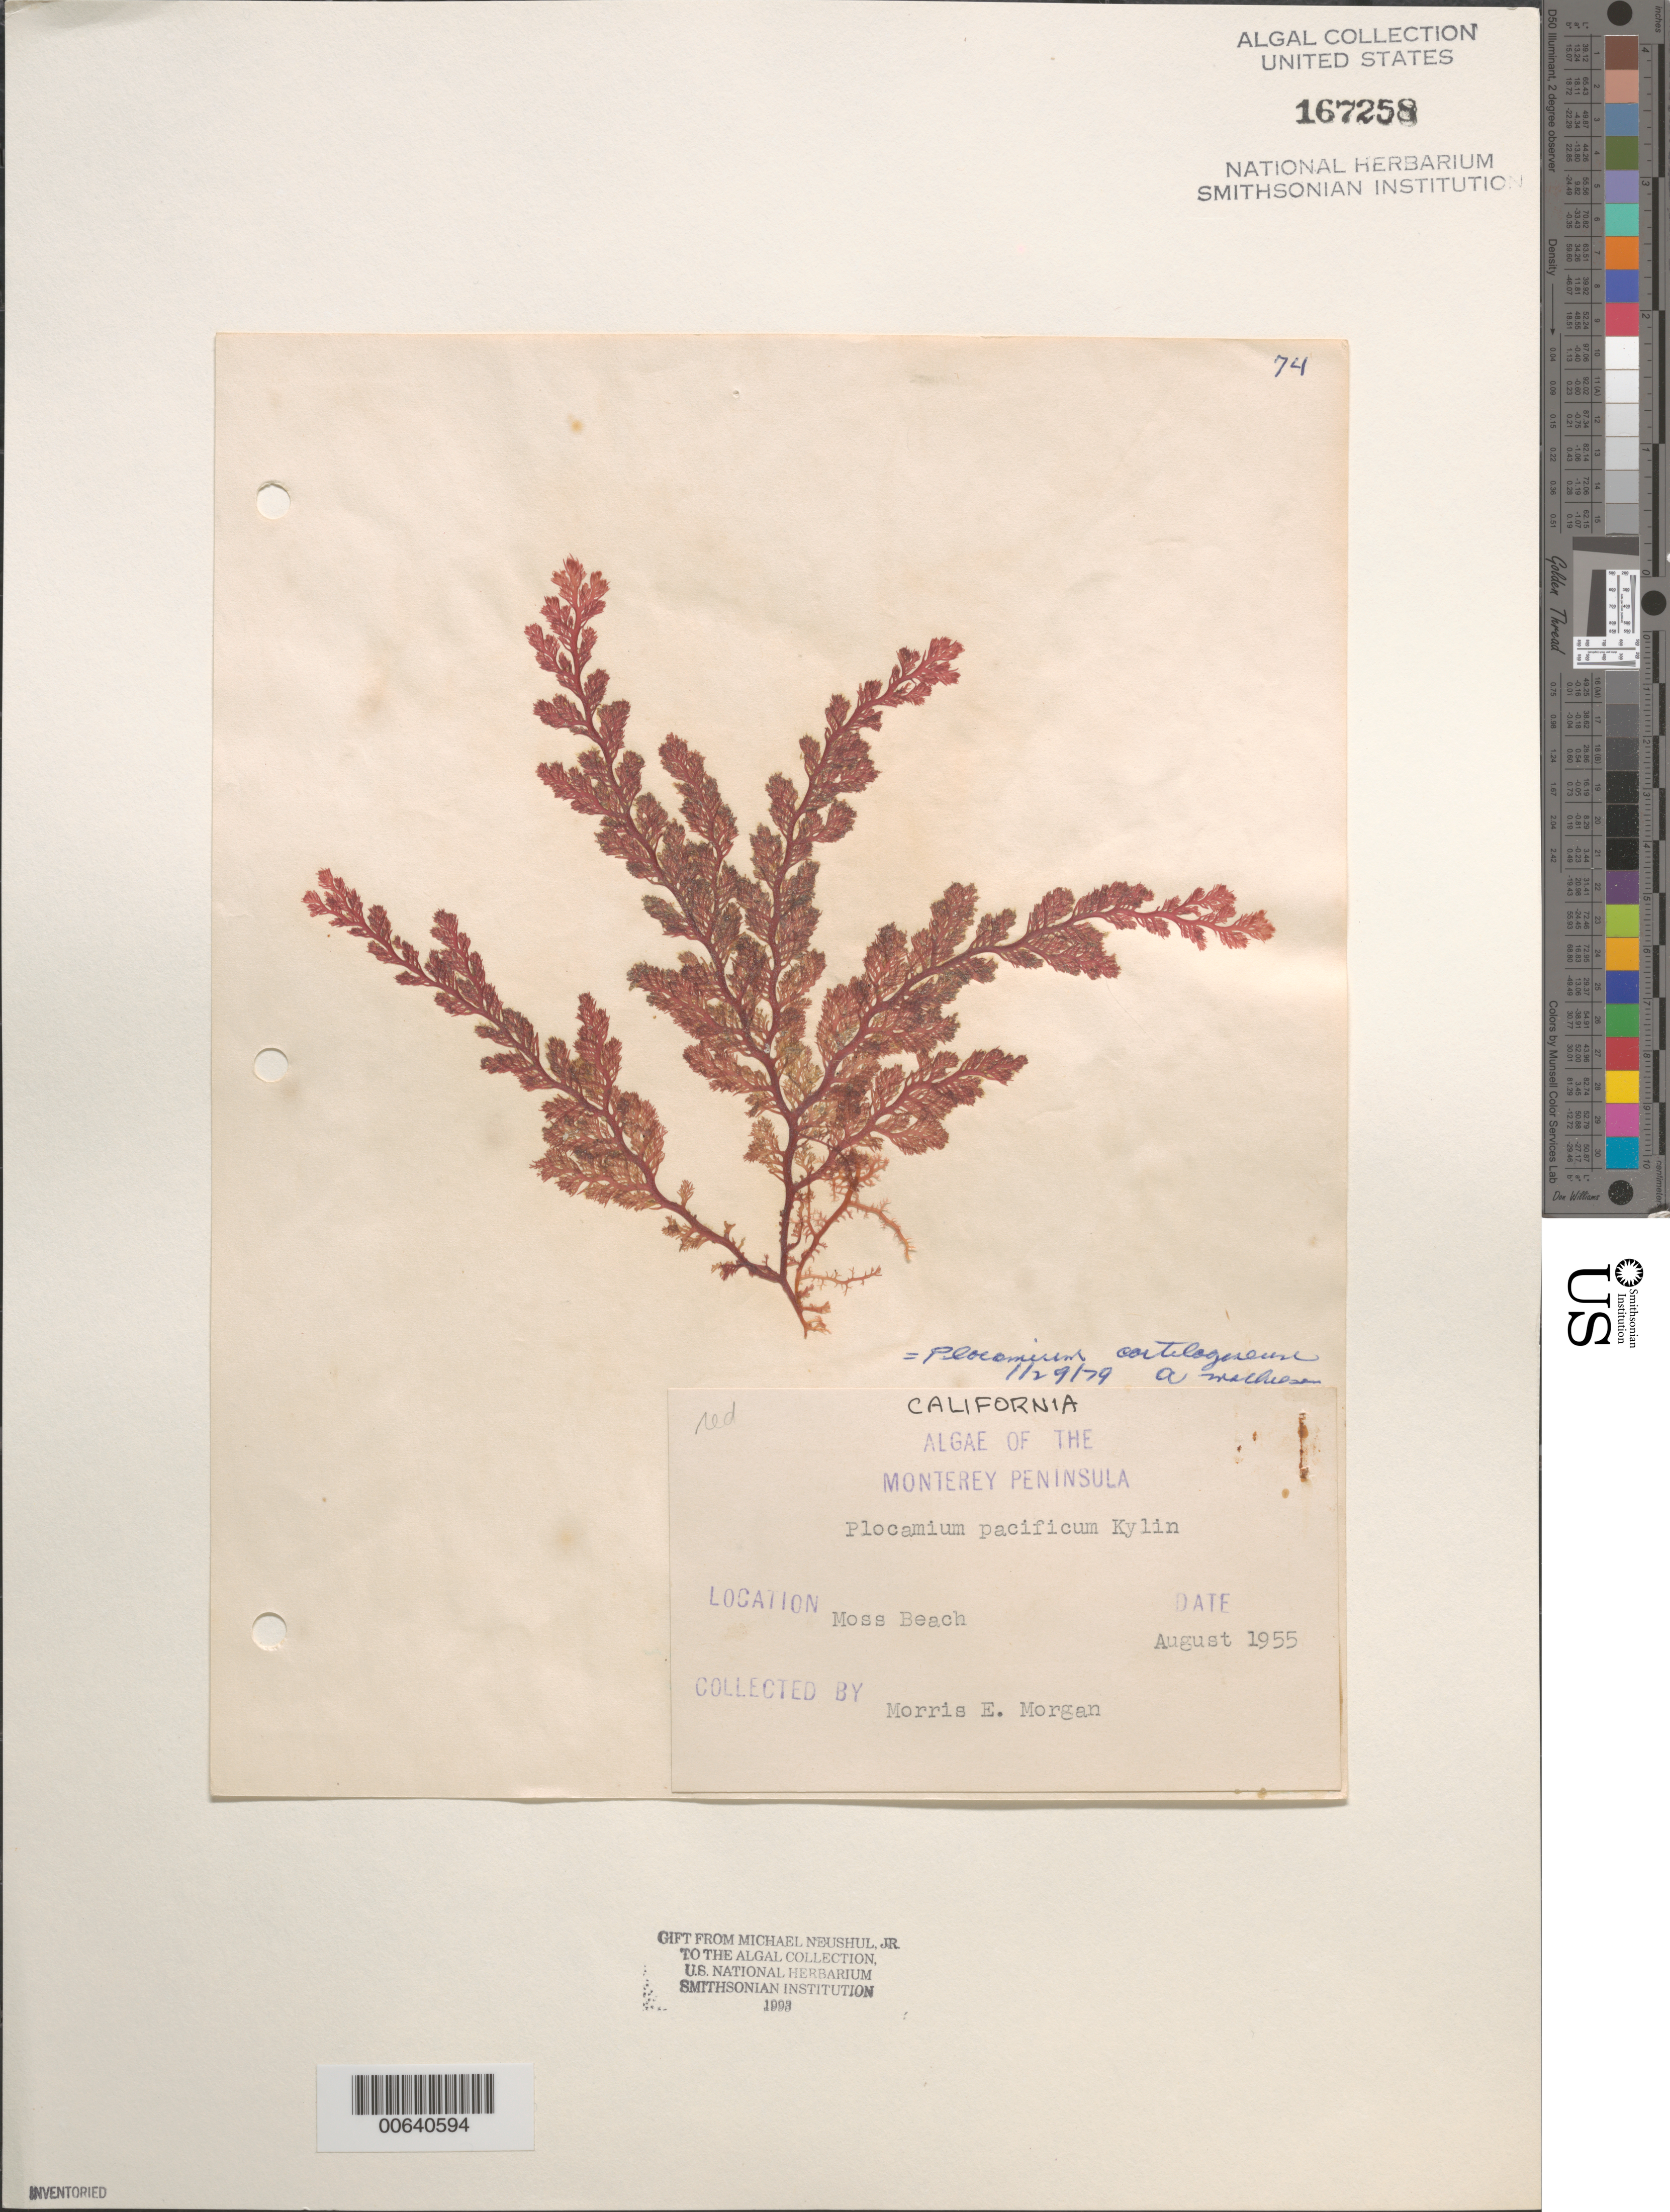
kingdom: Plantae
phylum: Rhodophyta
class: Florideophyceae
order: Plocamiales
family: Plocamiaceae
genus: Plocamium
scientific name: Plocamium cartilagineum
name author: (L.) P.S. Dixon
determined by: Mathieson, A. C.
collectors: M. Morgan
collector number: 74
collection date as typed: Aug 1955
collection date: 1955-08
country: United States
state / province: California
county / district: Monterey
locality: Moss Beach, Monterey Peninsula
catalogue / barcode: US 167258